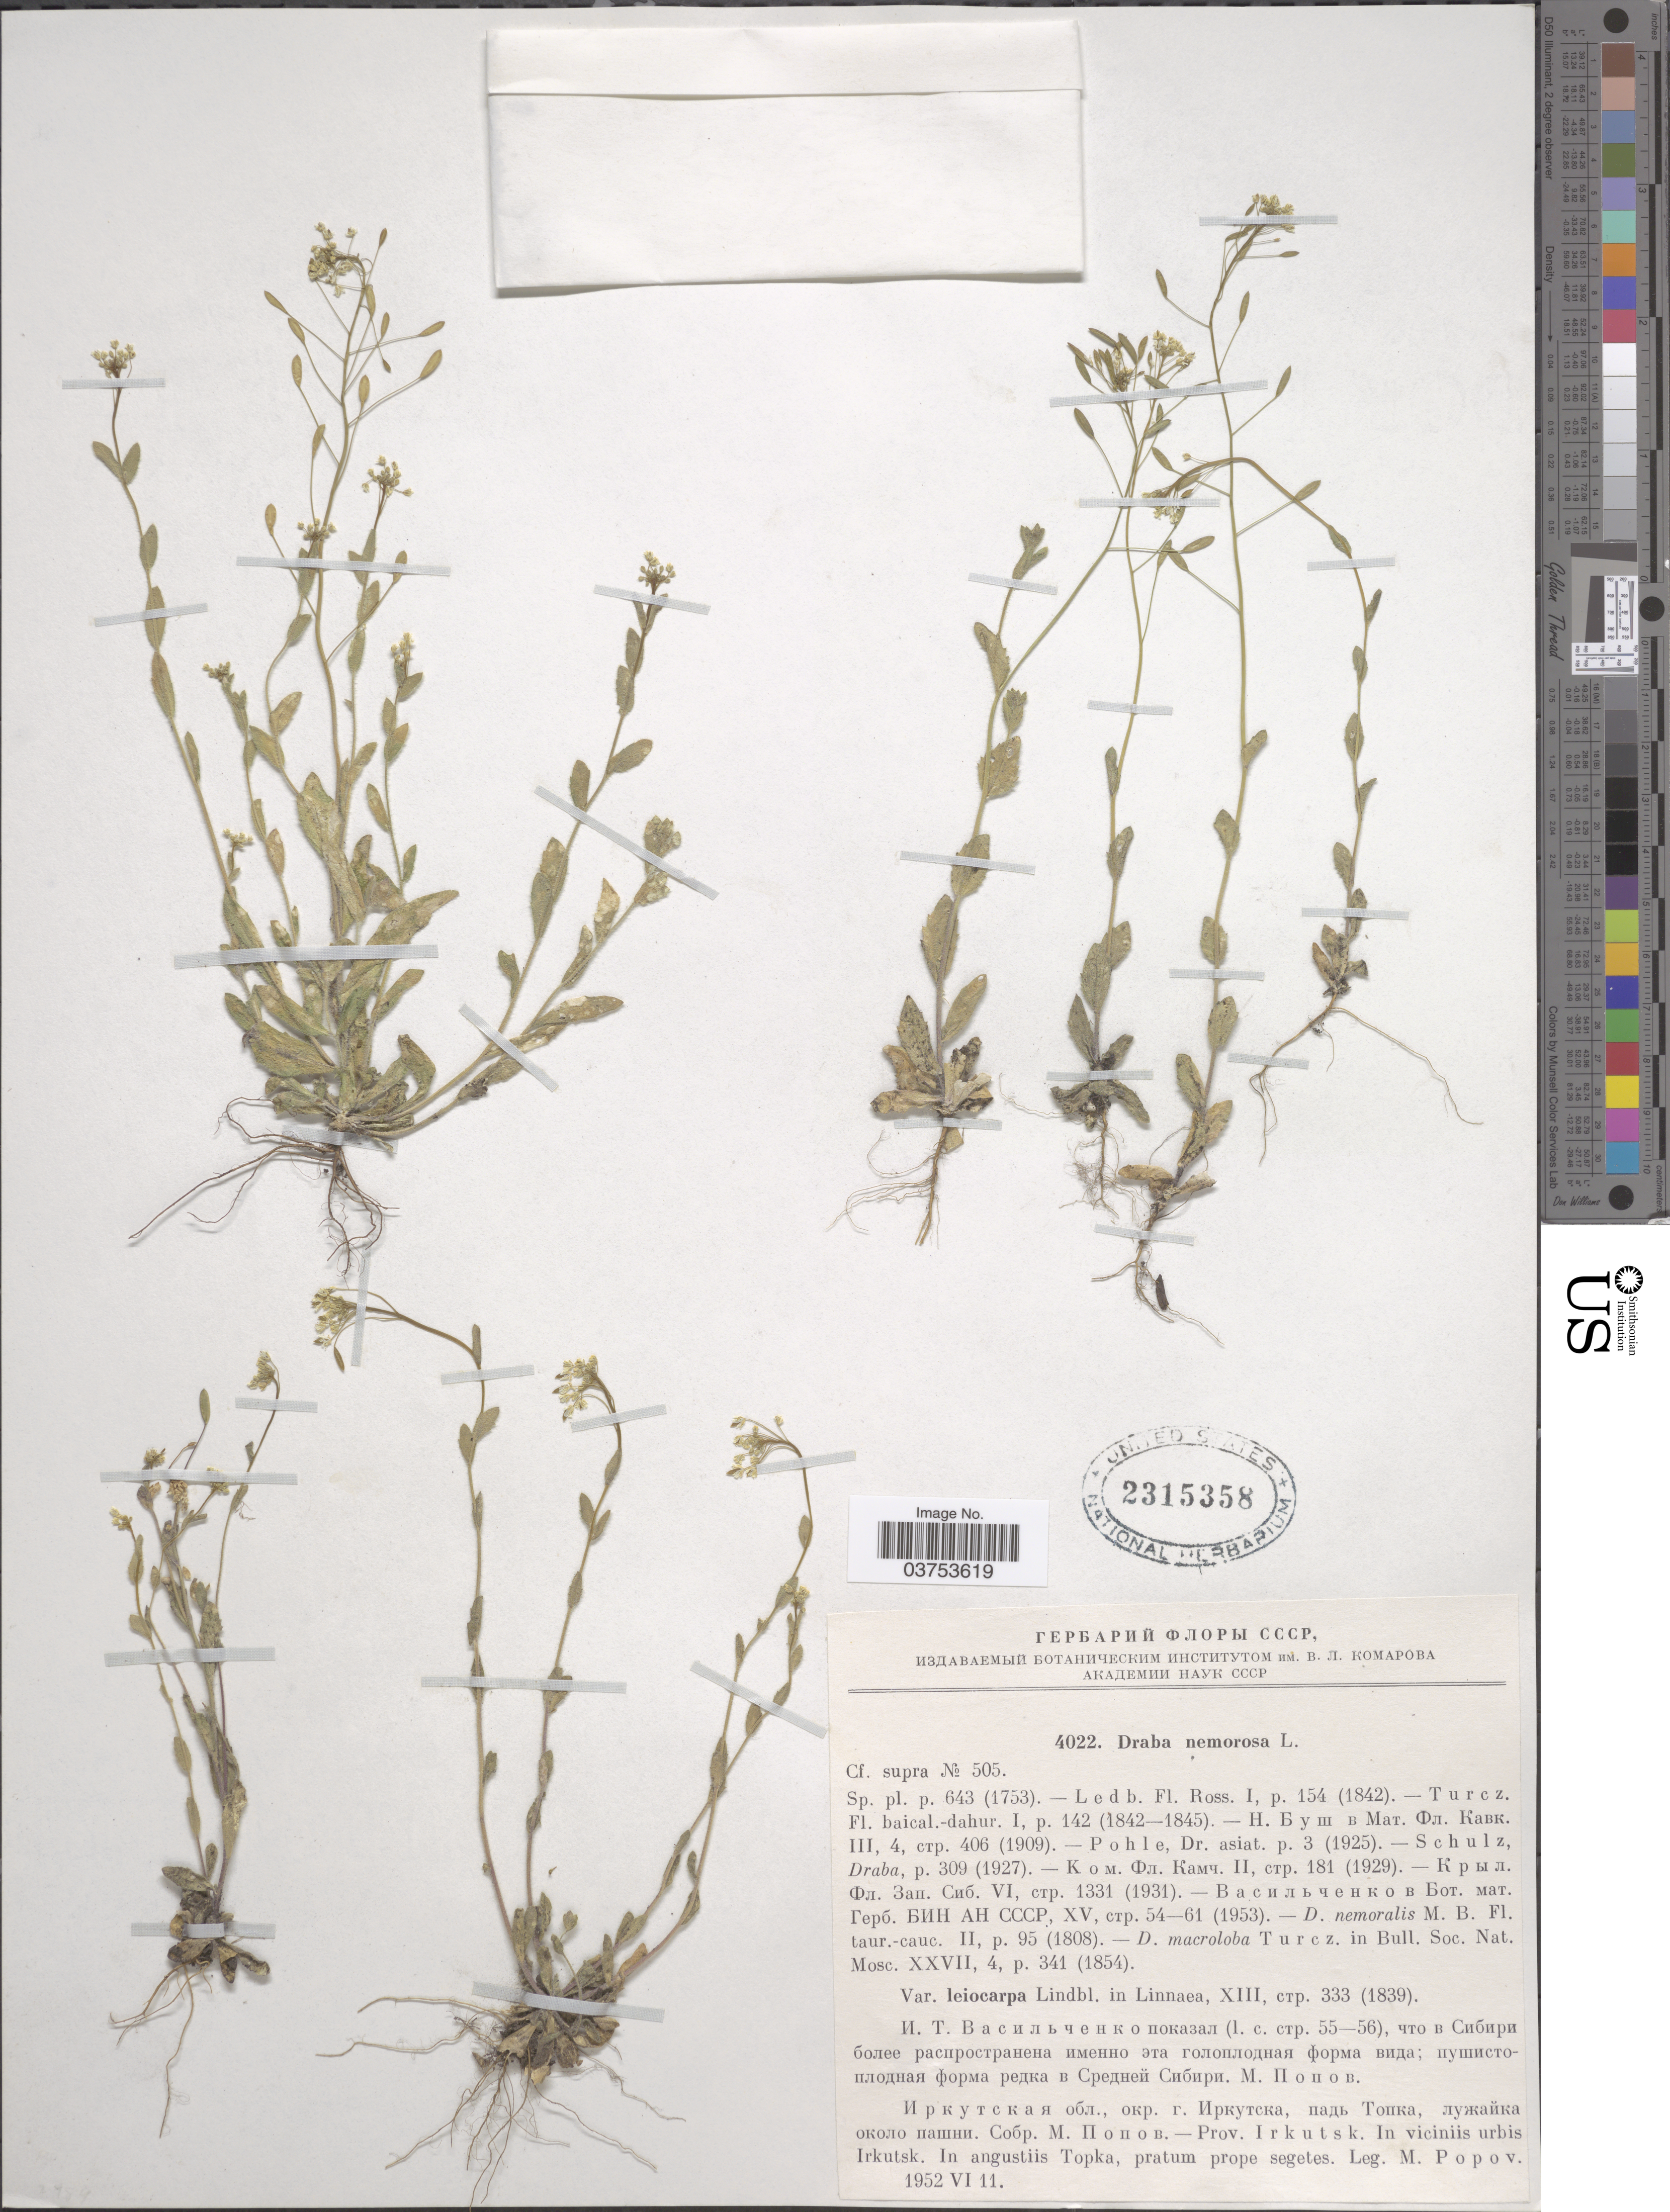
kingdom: Plantae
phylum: Tracheophyta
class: Magnoliopsida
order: Brassicales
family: Brassicaceae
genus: Draba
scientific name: Draba nemorosa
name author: L.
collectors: M. Popov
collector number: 4022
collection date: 1952-06-11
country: Russian Federation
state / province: Irkutsk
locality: In viciniis urbis Irkutsk. In angustiis Topka, pratum prope segetes.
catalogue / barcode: US 2315358